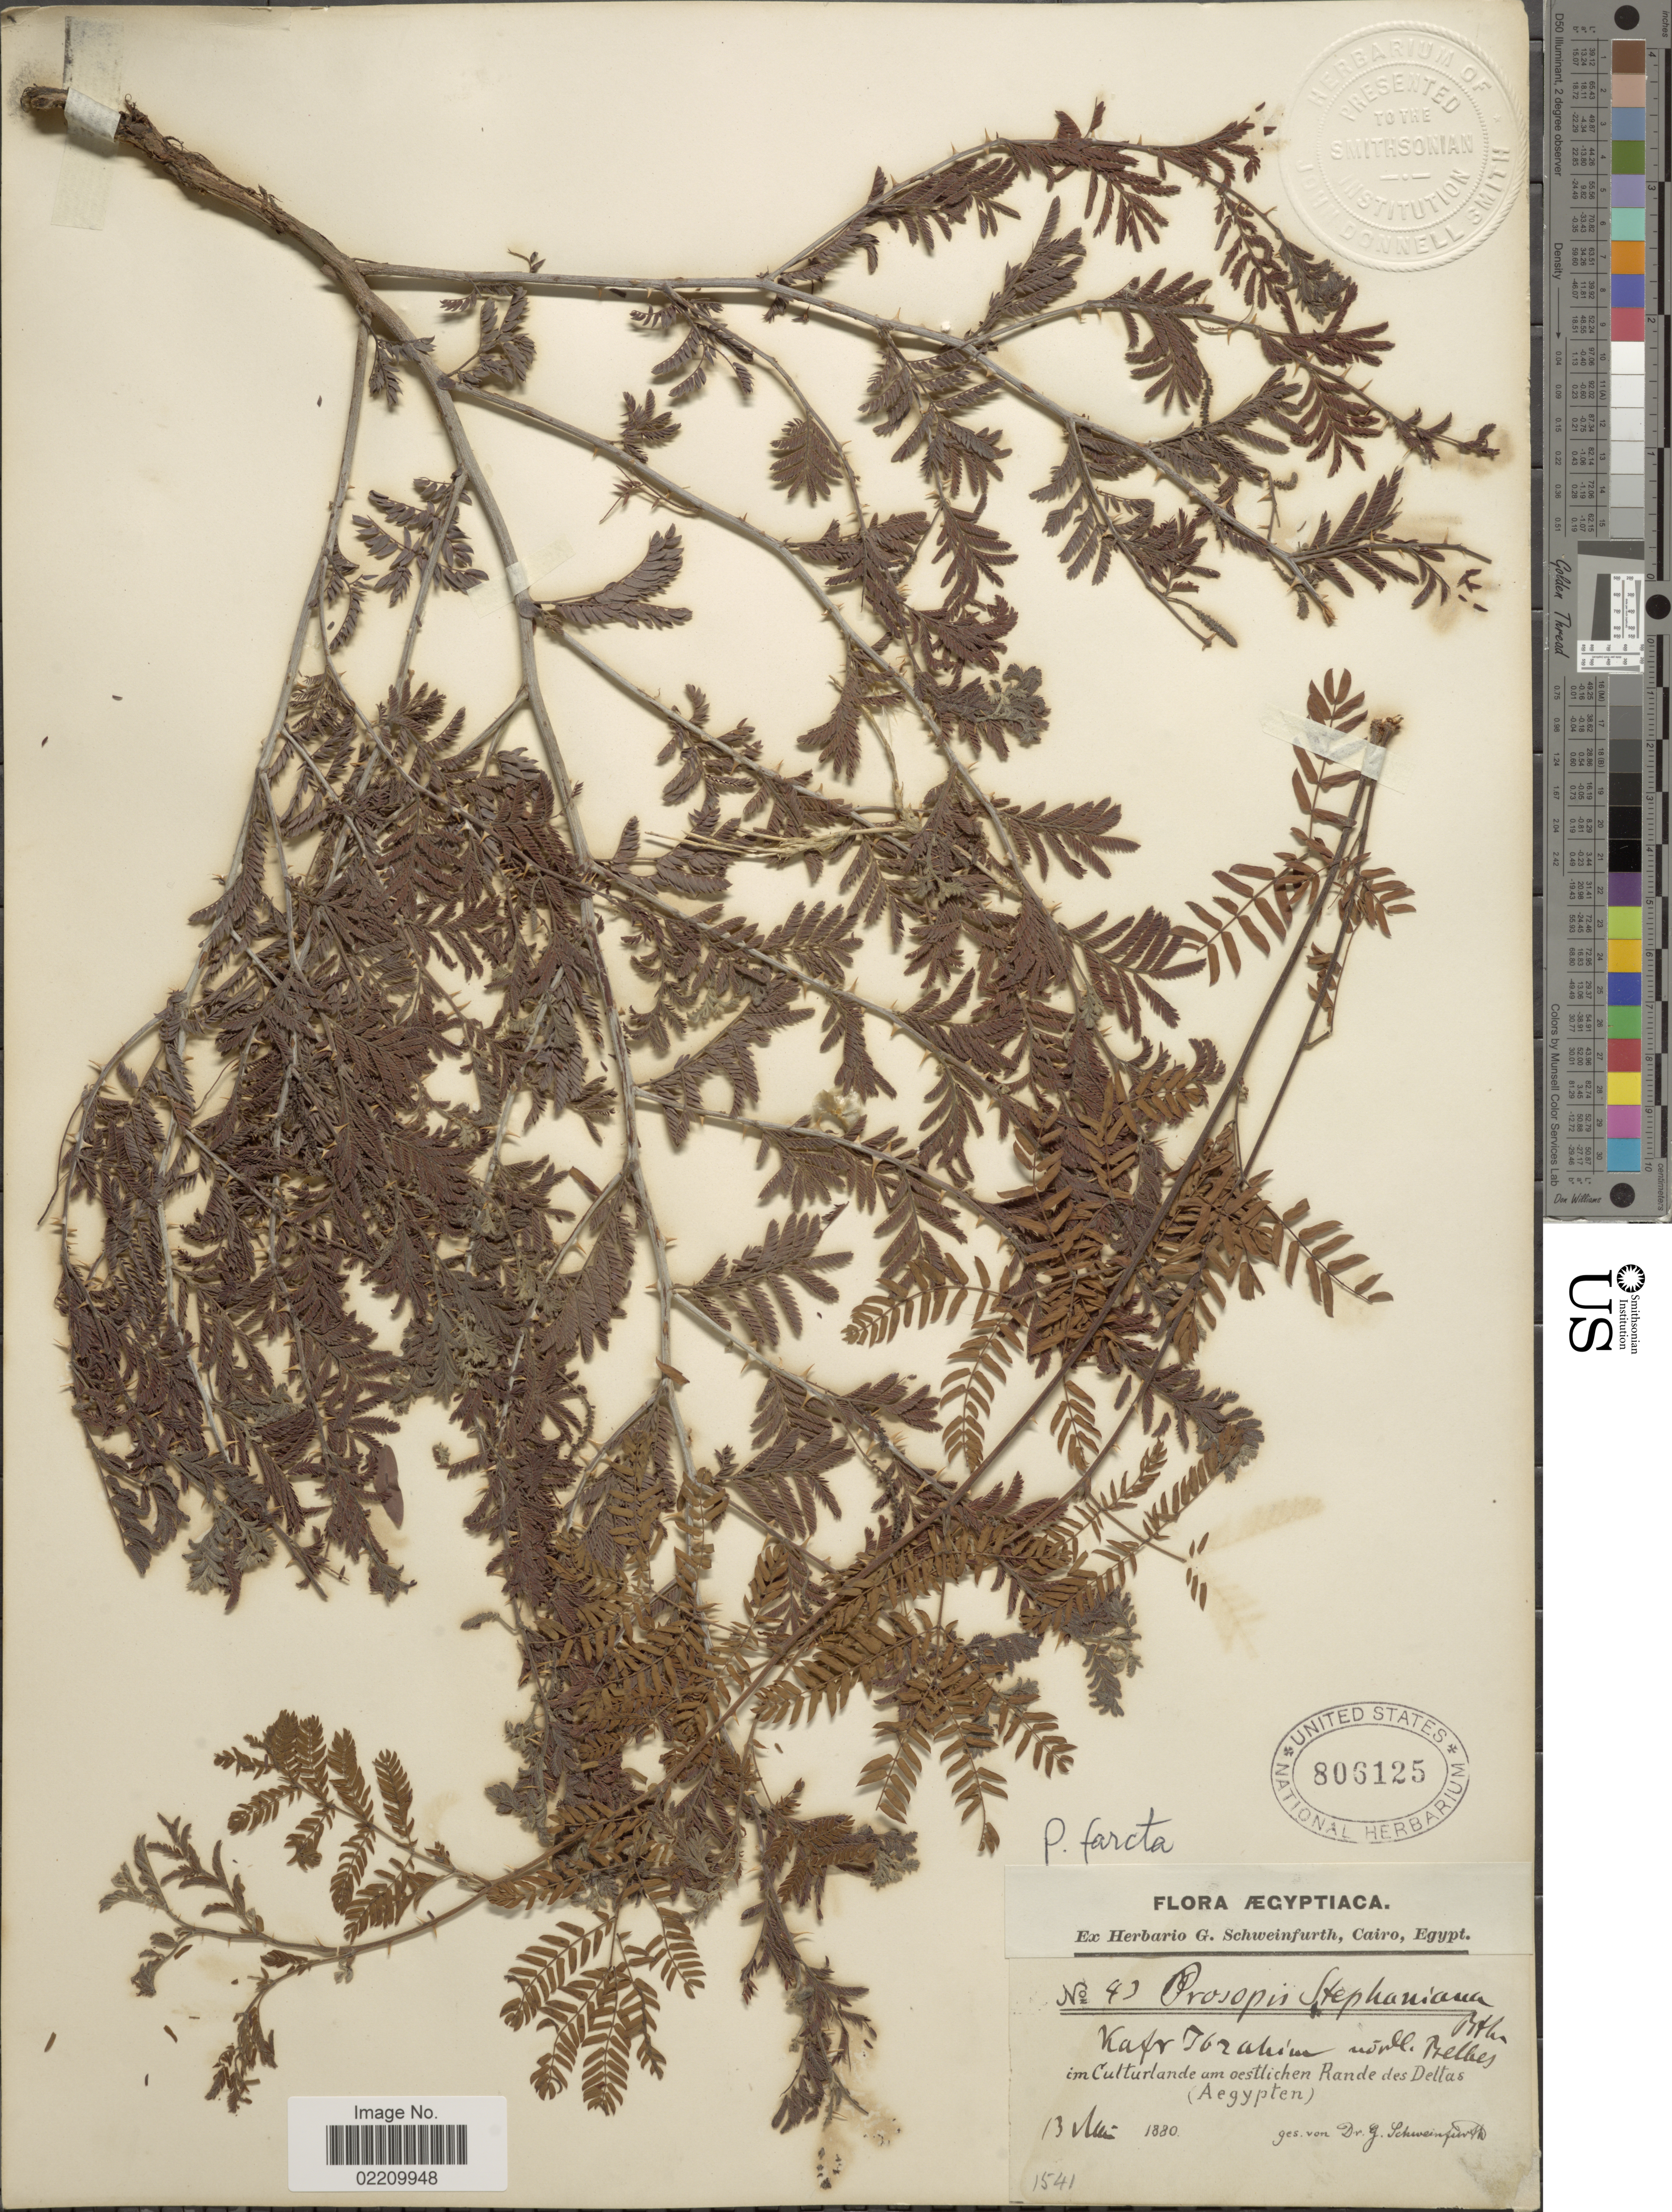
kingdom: Plantae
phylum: Tracheophyta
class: Magnoliopsida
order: Fabales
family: Fabaceae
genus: Prosopis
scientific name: Prosopis farcta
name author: (Banks & Sol.) J.F. Macbr.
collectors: G. A. Schweinfurth (herbarium)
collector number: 43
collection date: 1880-05-13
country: Egypt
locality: Culturlande am oestlichen Rande des Deltas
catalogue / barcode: US 806125